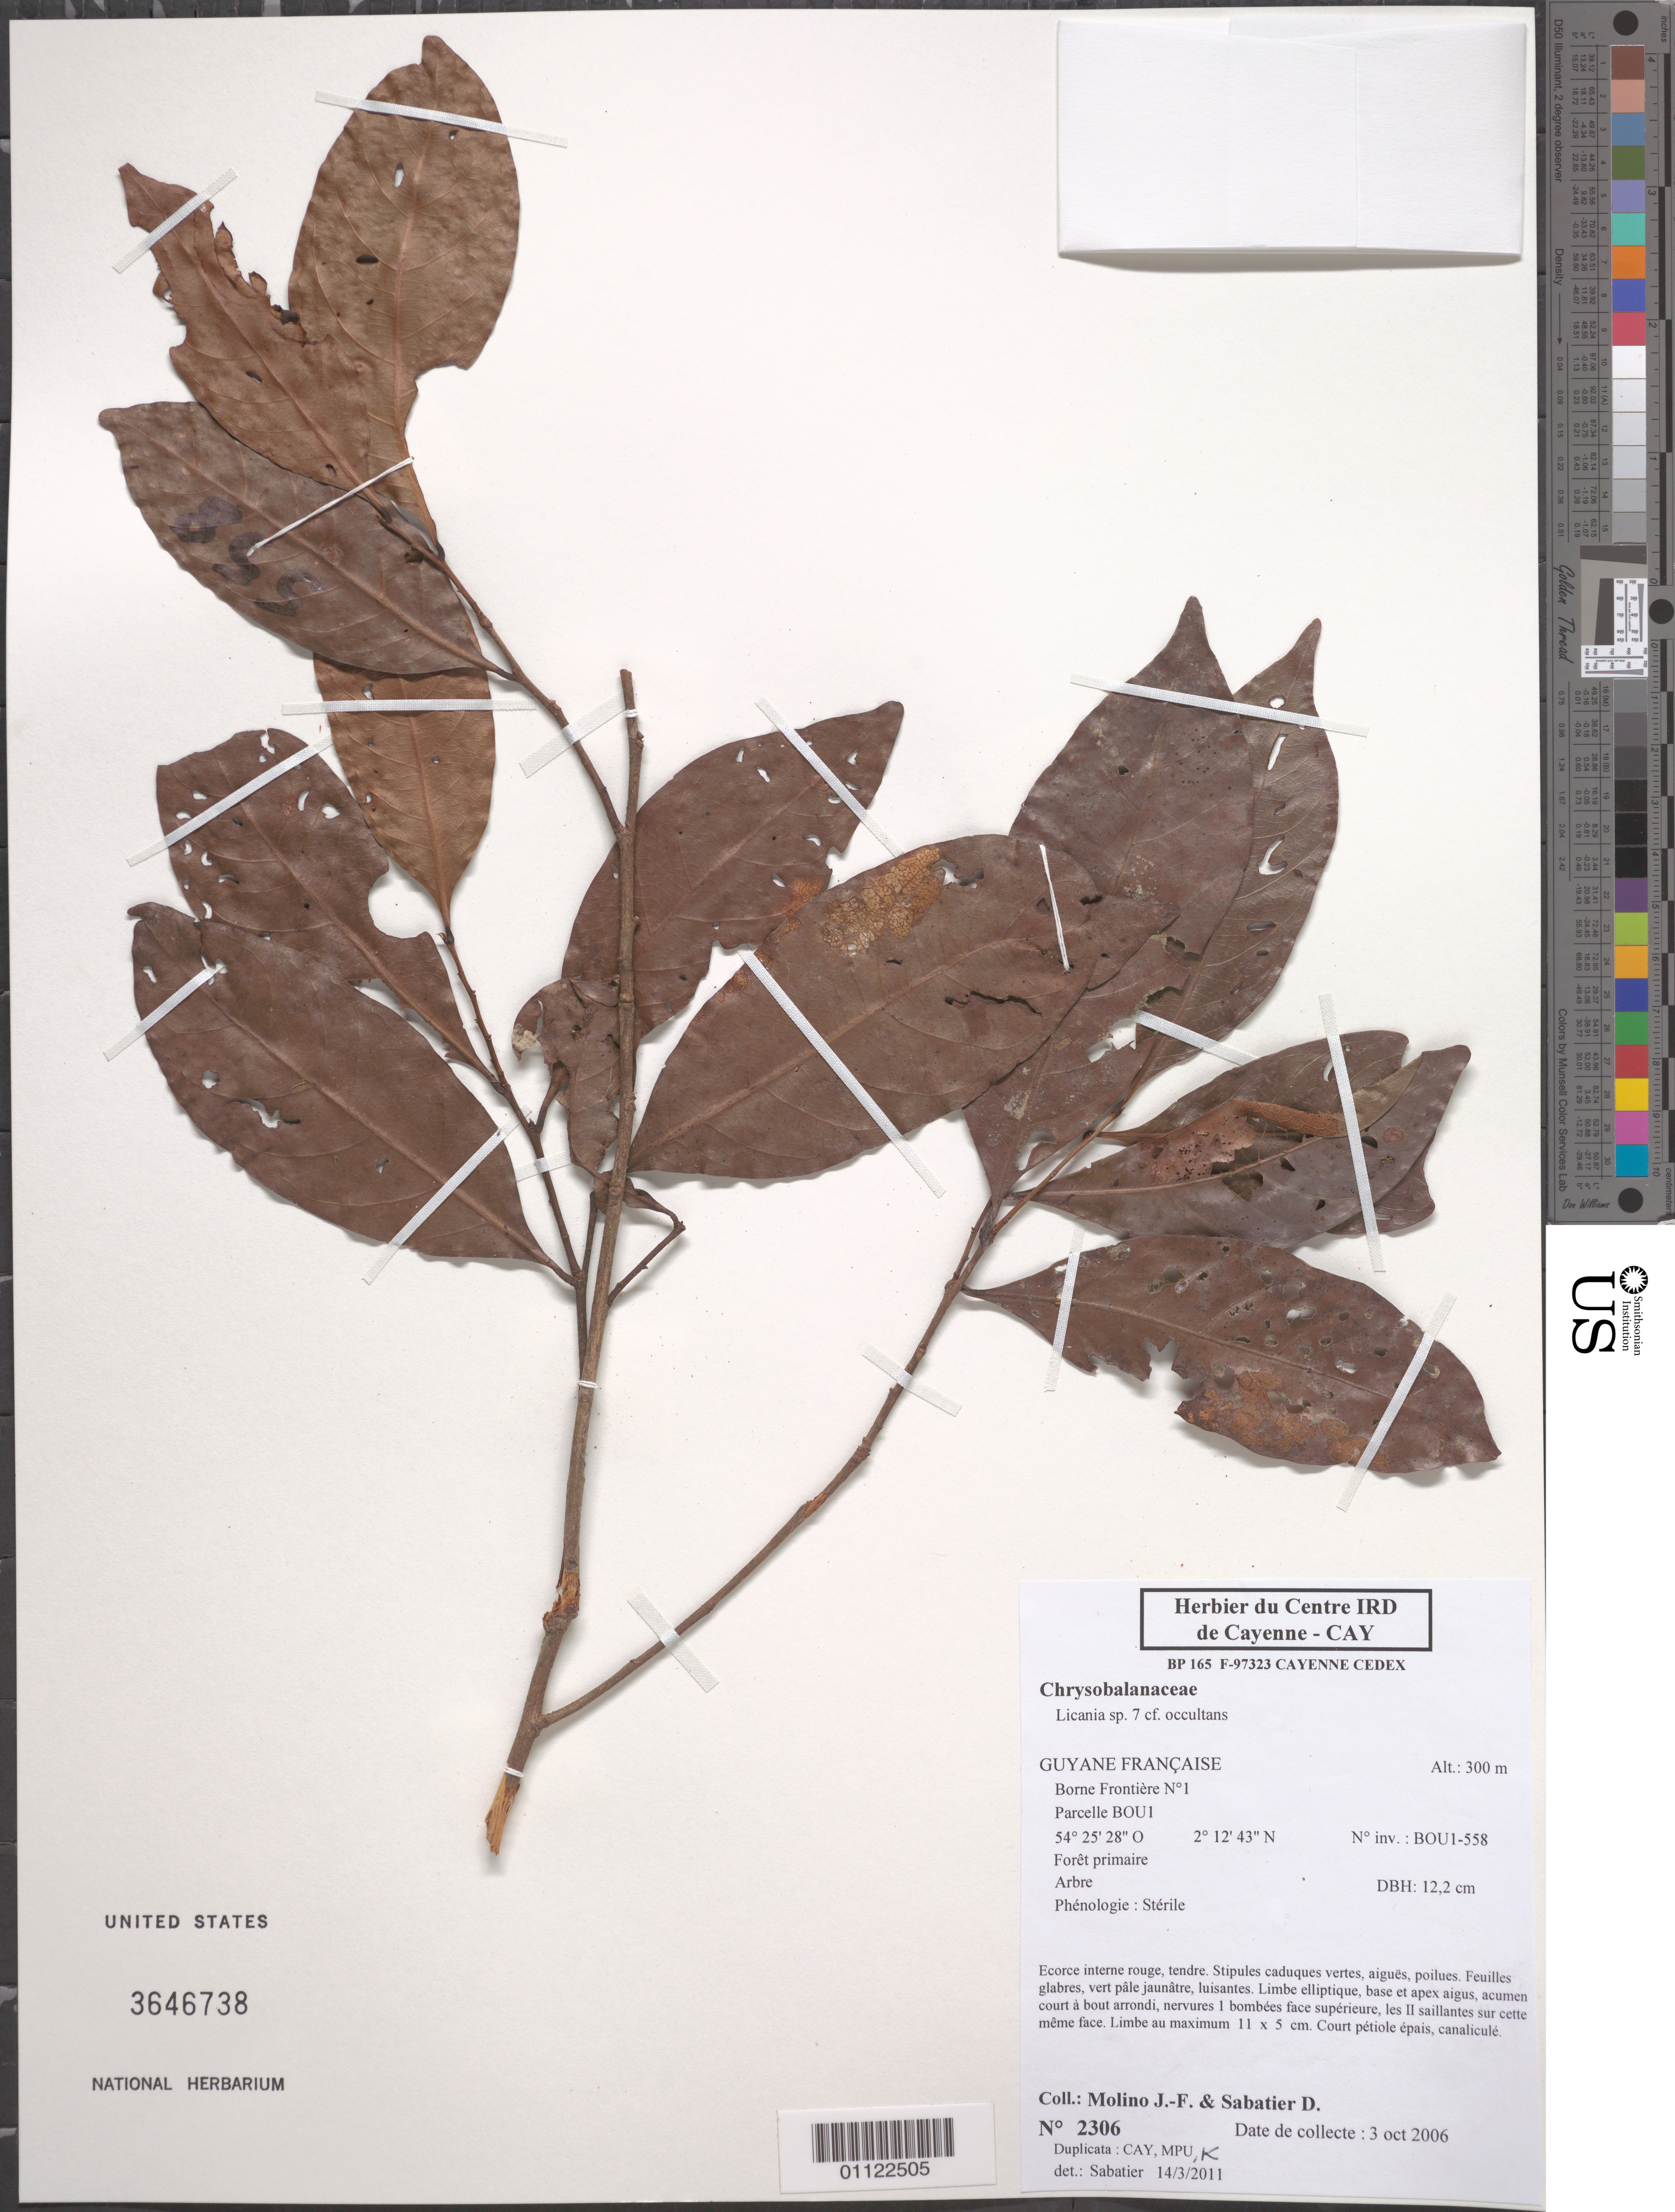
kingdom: Plantae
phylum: Tracheophyta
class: Magnoliopsida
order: Malpighiales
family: Chrysobalanaceae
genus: Licania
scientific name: Licania occultans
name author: Prance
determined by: Sabatier, D.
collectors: J. Molino & D. Sabatier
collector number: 2306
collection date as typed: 3-Oct-06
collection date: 2006-10-03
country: French Guiana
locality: Borne Frontiere Nº1, Parcelle BOU1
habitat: Foret primaire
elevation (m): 300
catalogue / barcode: US 3646738